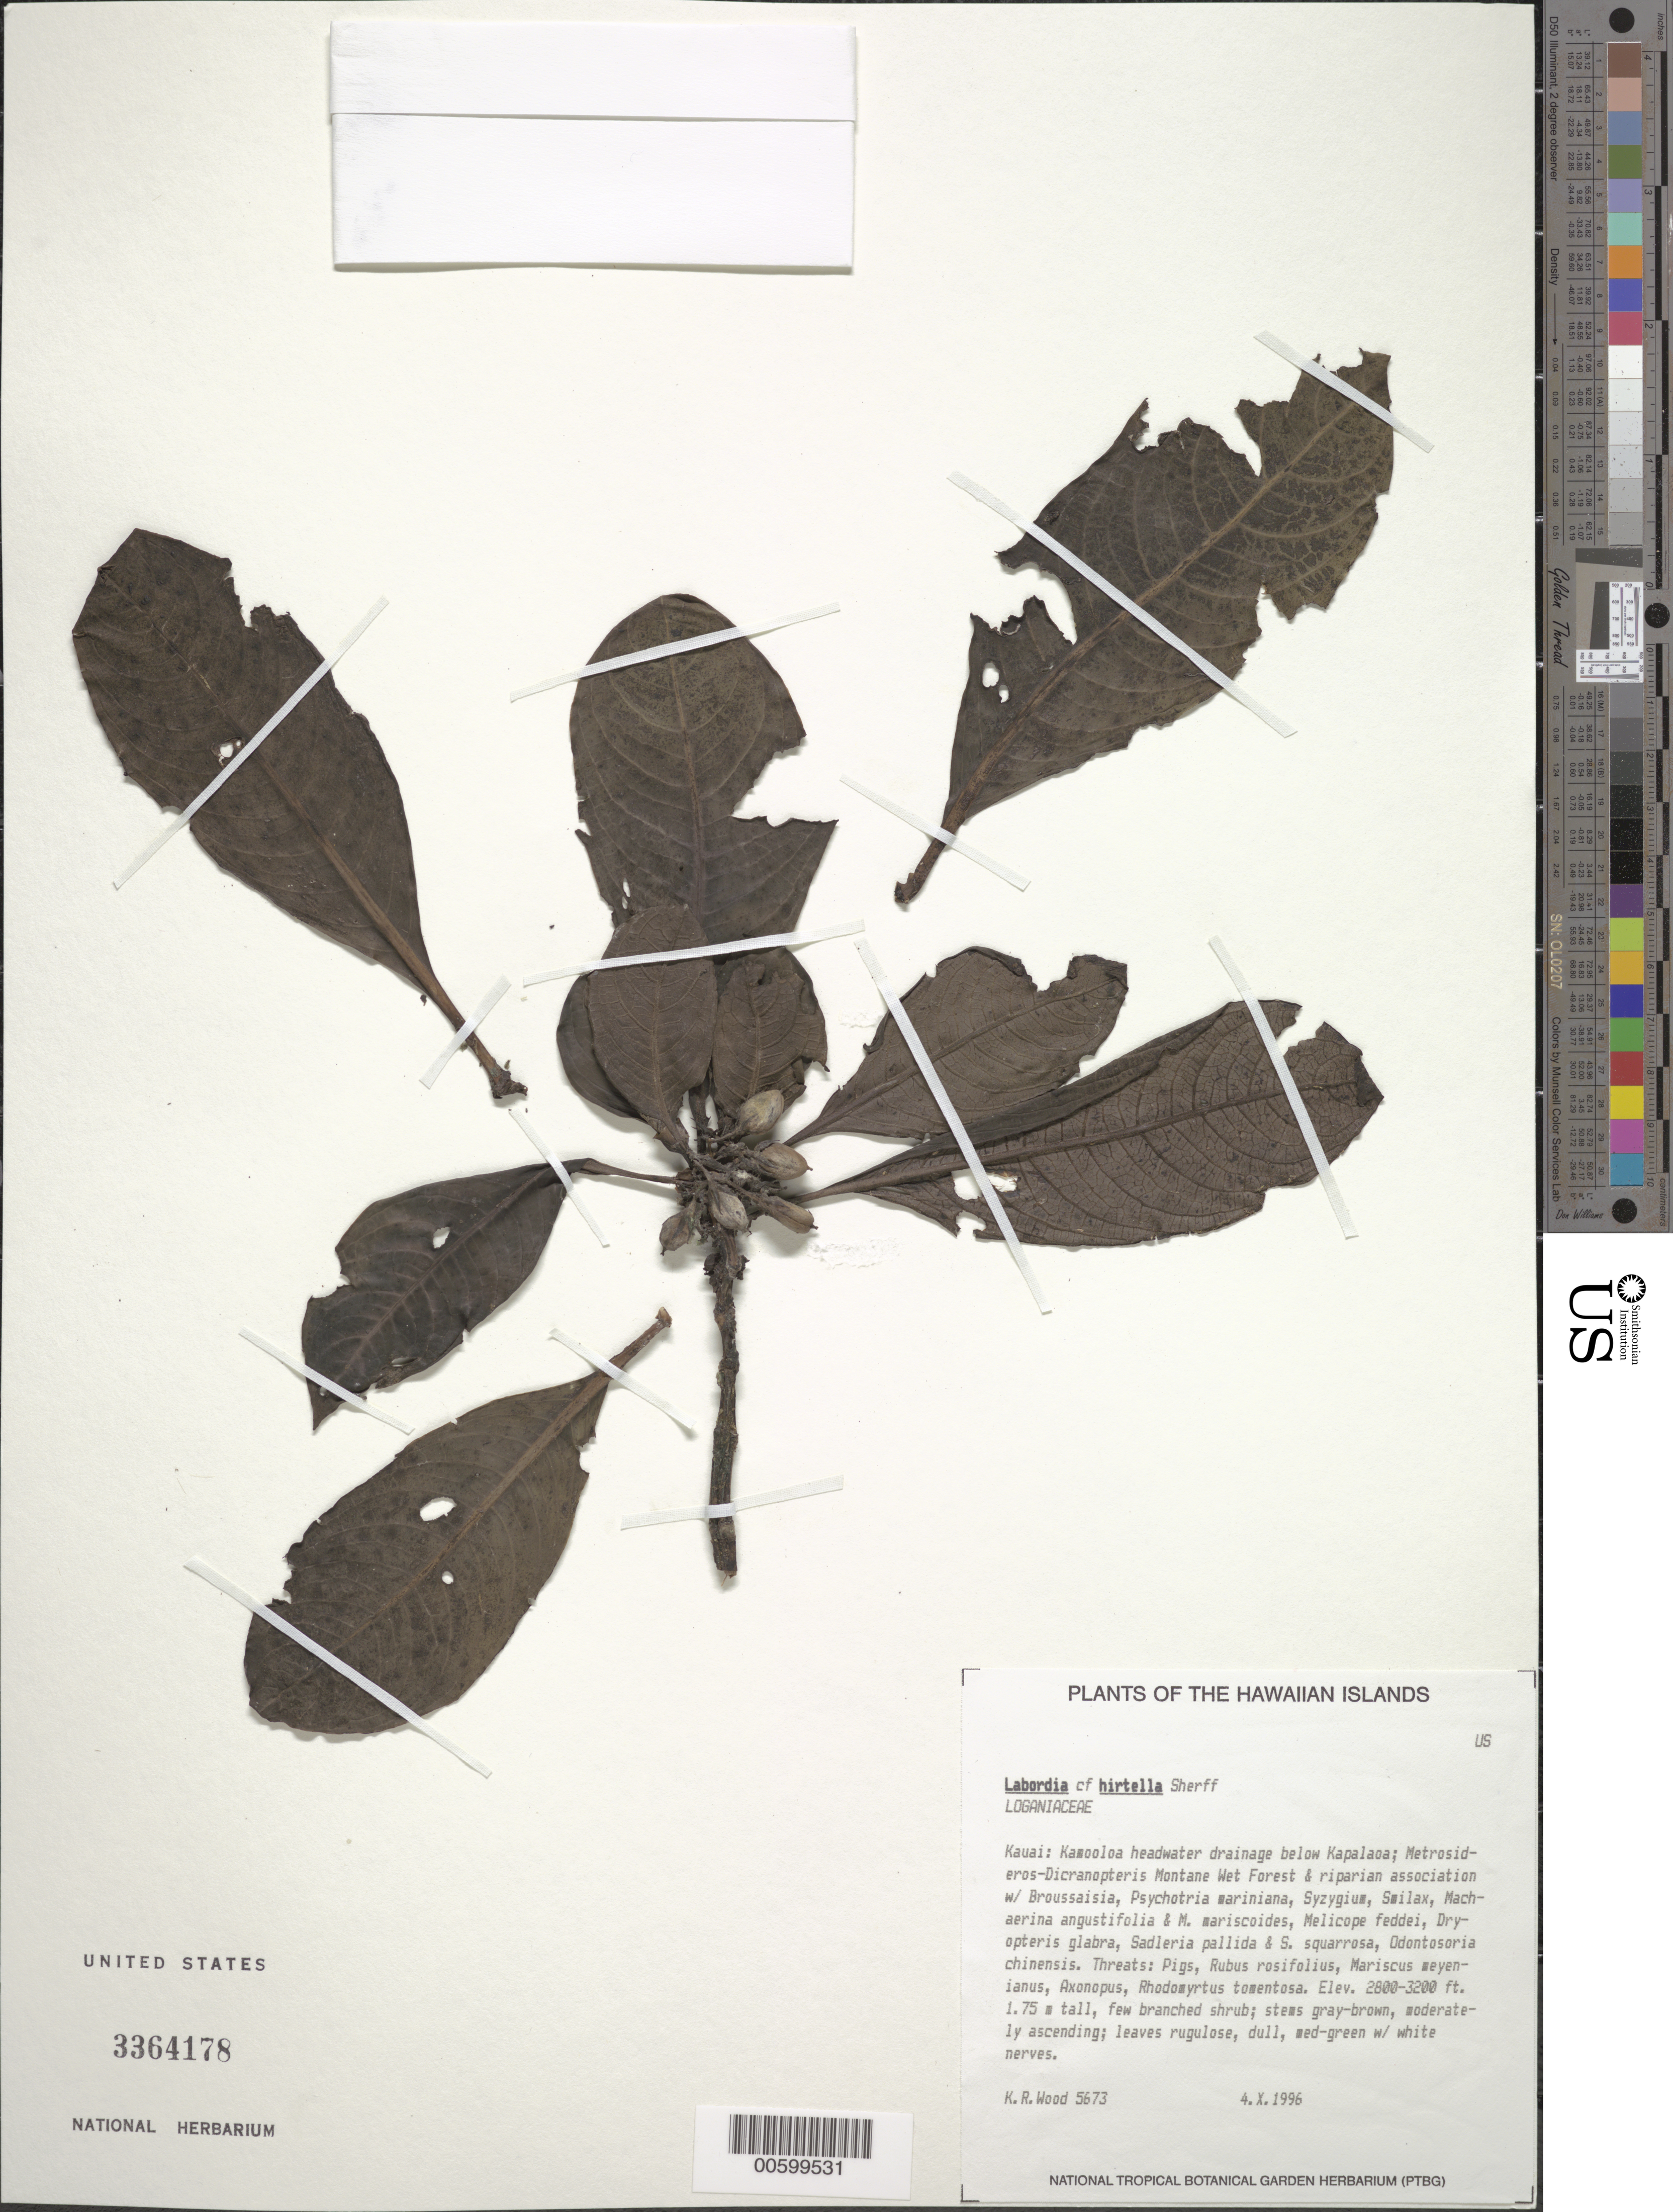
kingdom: Plantae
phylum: Tracheophyta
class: Magnoliopsida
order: Gentianales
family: Loganiaceae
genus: Geniostoma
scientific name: Geniostoma hirtellum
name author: (H. Mann) Byng & Christenh.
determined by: Wagner, W. L., (BOT), Smithsonian Institution - National Museum of Natural History (UNITED STATES)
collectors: K. R. Wood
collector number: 5673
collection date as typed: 4 Oct 1996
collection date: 1996-10-04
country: United States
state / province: Hawaii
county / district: Kauai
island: Kaua'i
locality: Kamooloa headwater drainage below Kapalaoa.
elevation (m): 853.44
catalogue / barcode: US 3364178